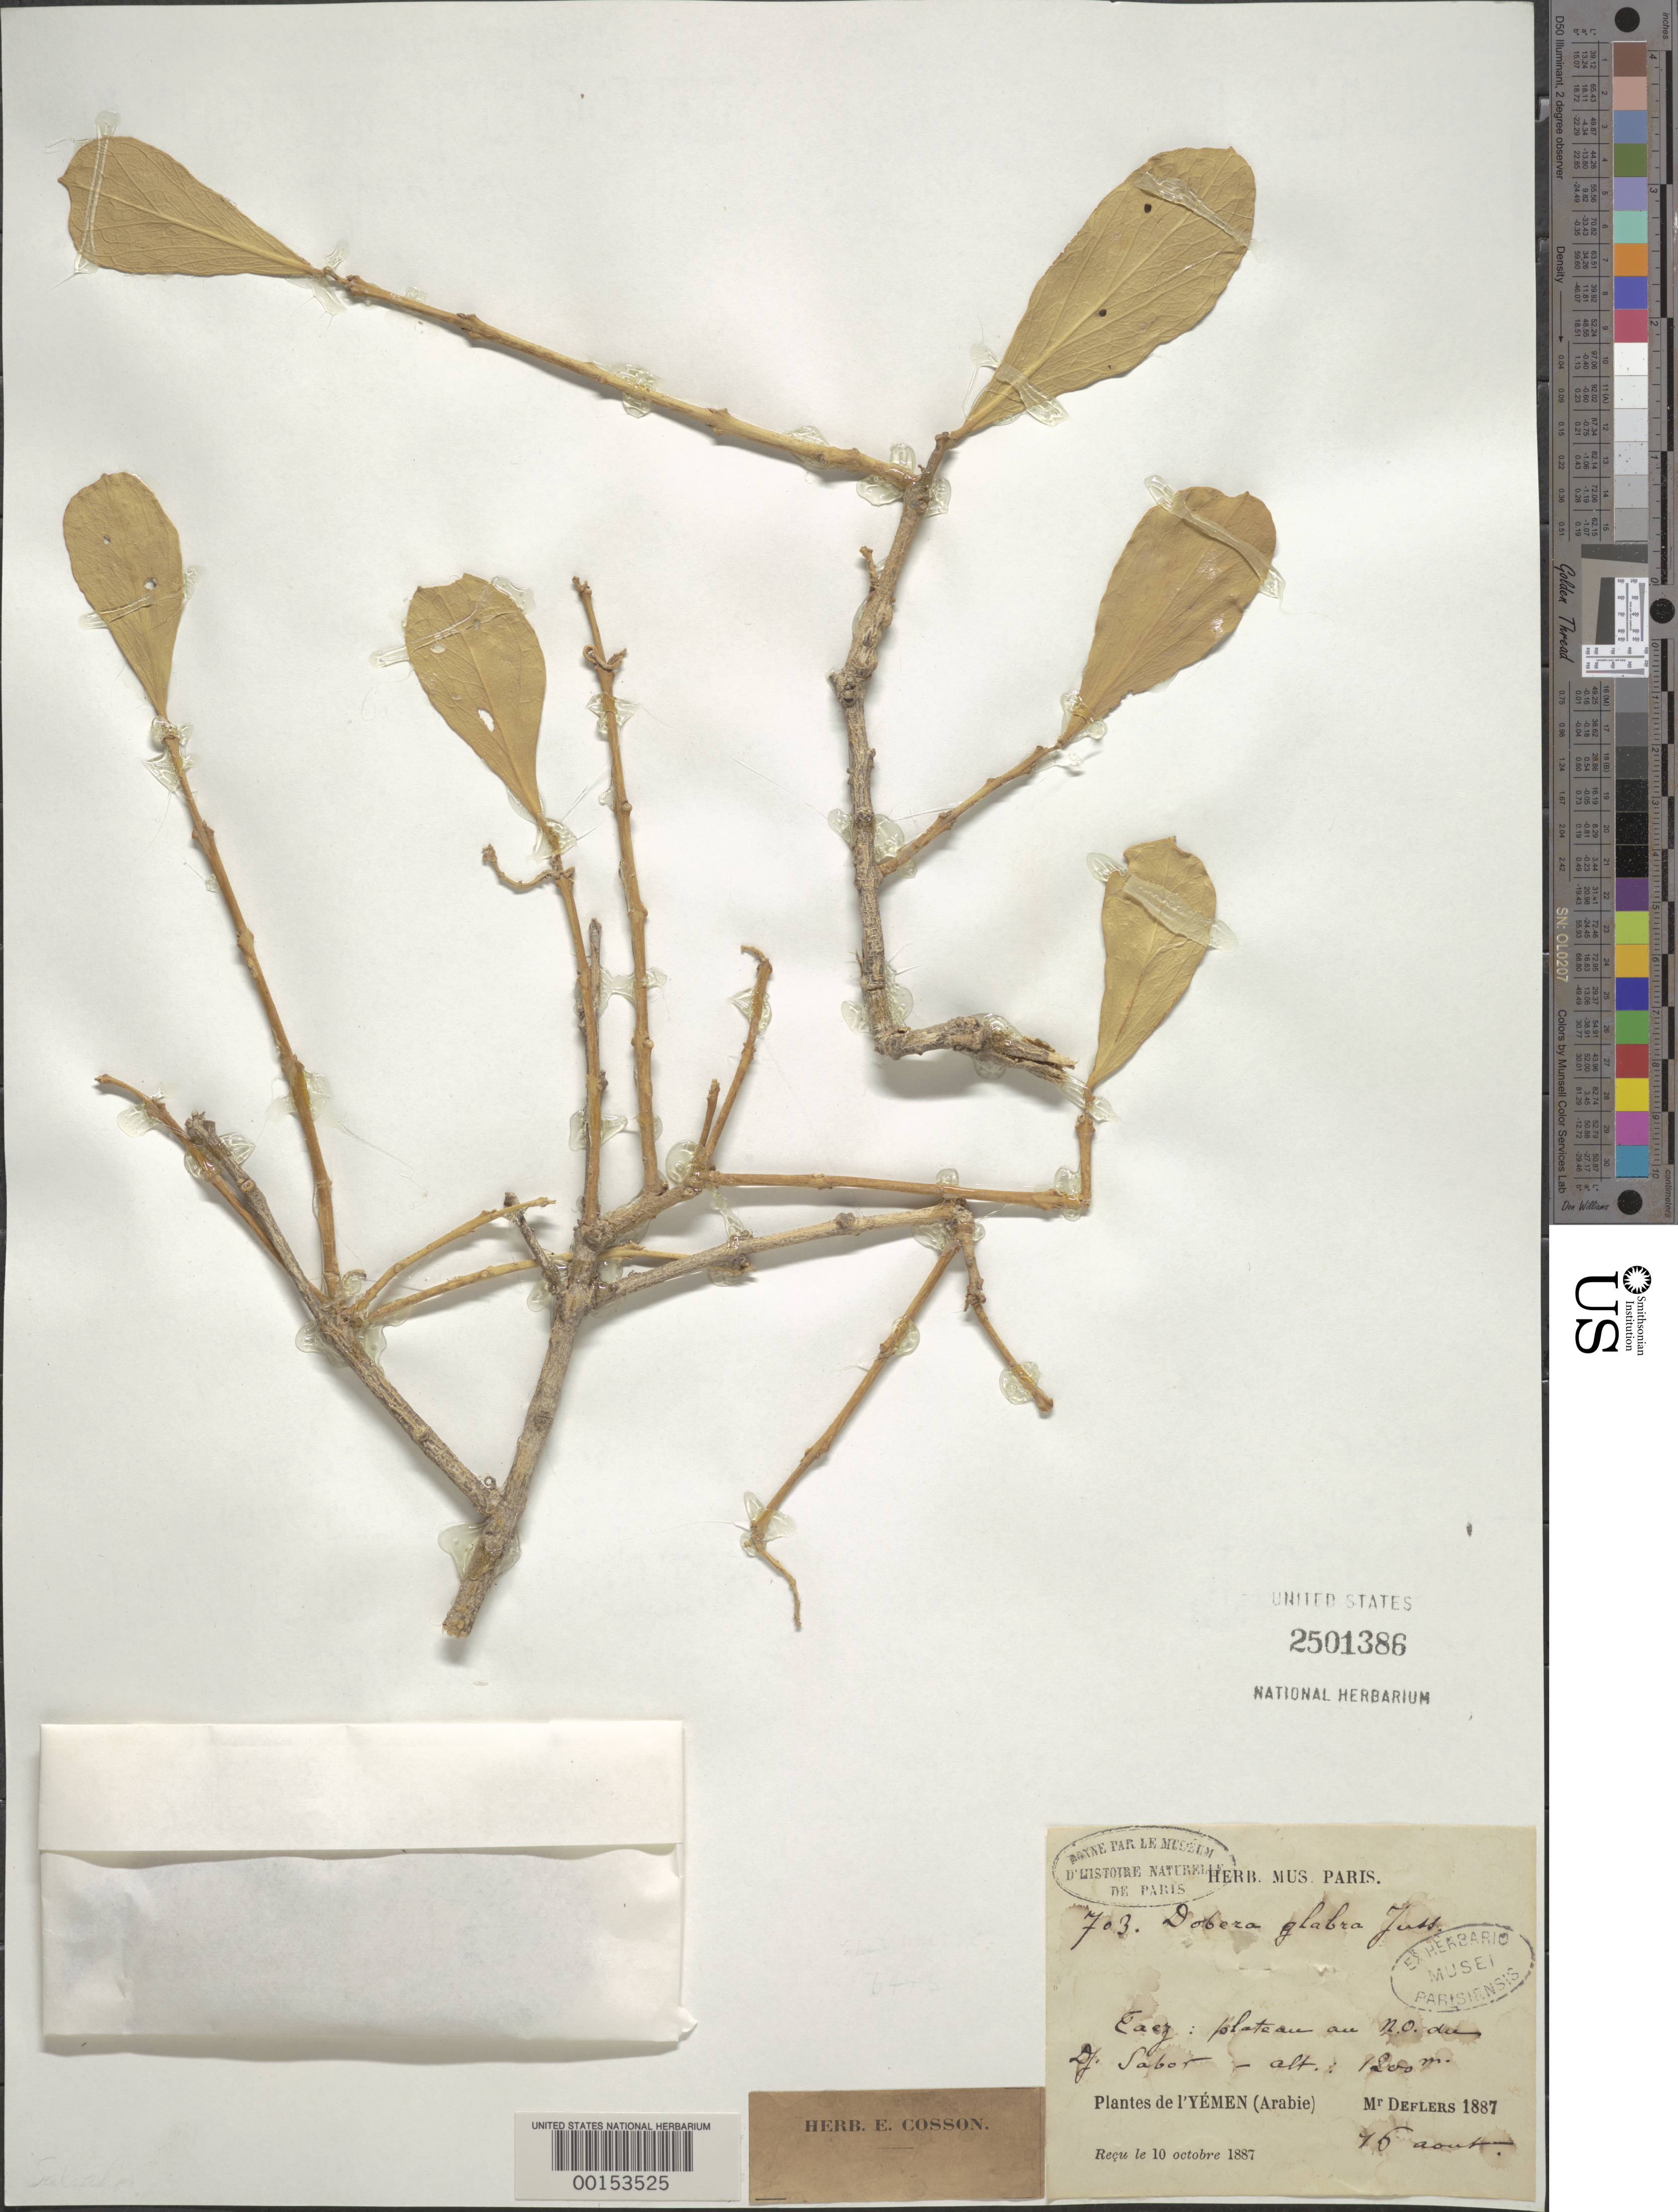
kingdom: Plantae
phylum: Tracheophyta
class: Magnoliopsida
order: Brassicales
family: Salvadoraceae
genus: Dobera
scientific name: Dobera glabra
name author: (Forssk.) Juss. ex Poir.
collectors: -. Deflers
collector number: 703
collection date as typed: Transcribed d/m/y: /8/75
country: Yemen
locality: Caez: plateau au N.O. dus Dj. Sabor. Yémen.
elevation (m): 1200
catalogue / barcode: US 2501386